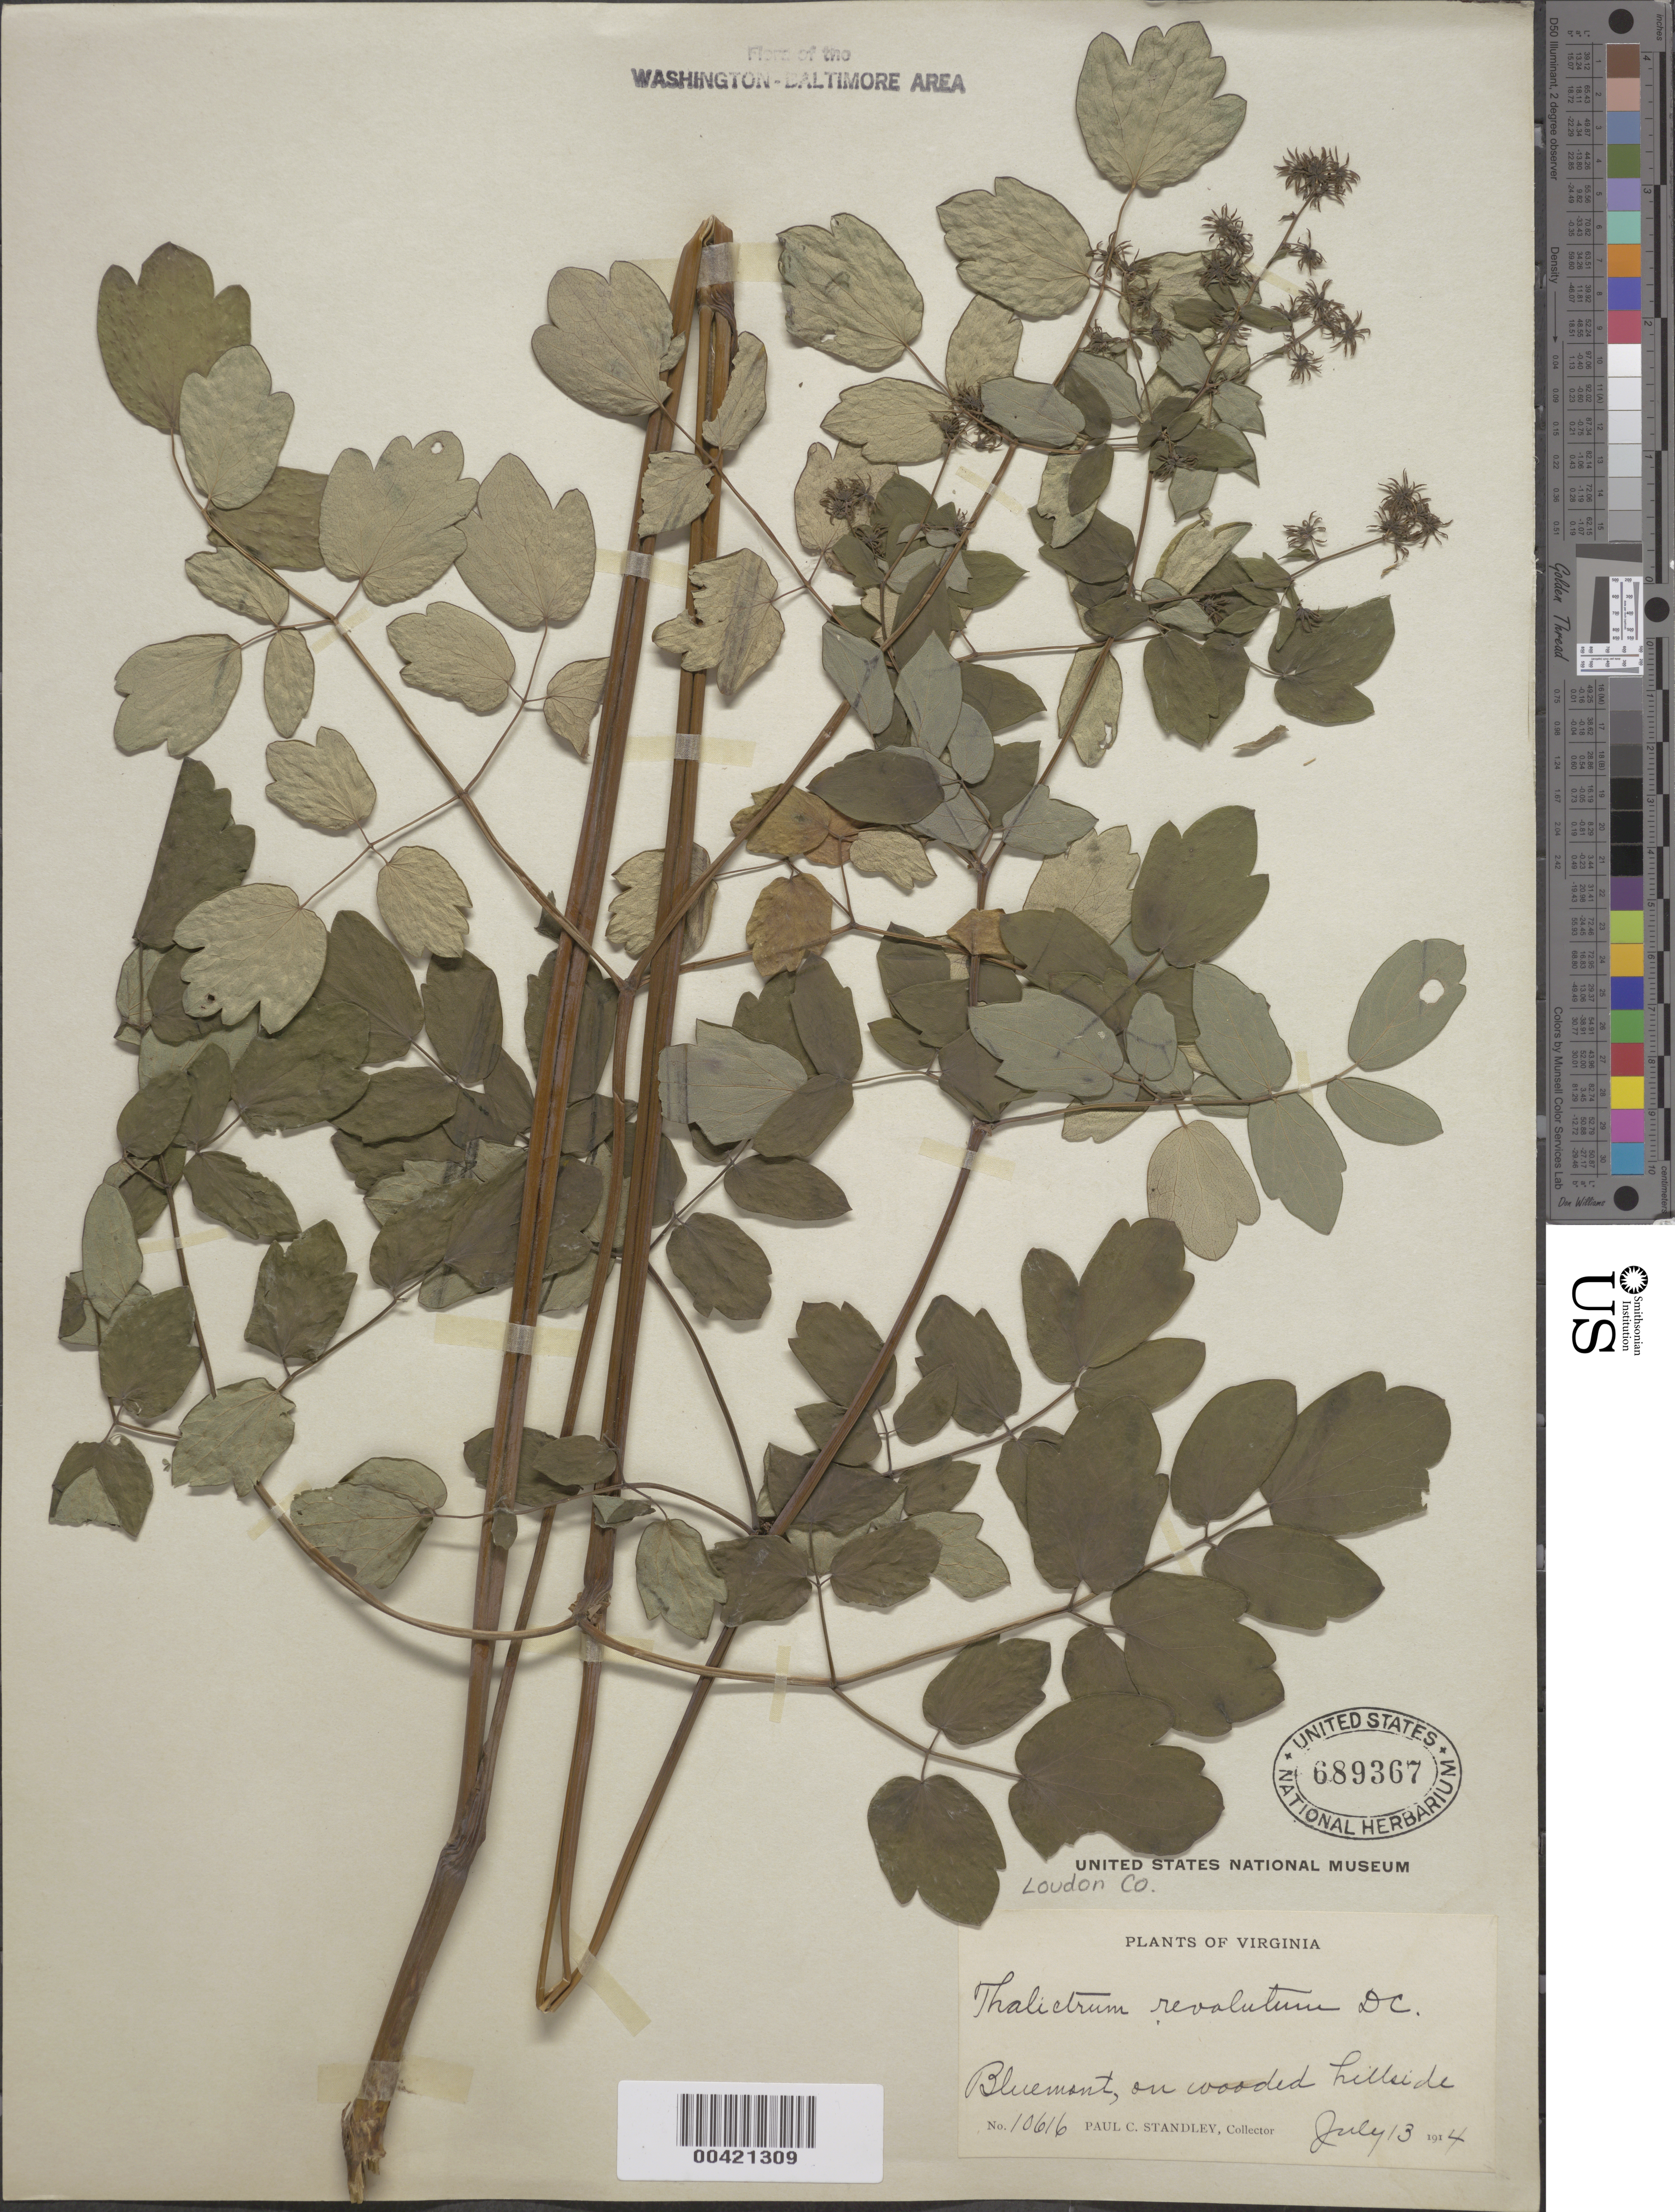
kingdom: Plantae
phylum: Tracheophyta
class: Magnoliopsida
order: Ranunculales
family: Ranunculaceae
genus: Thalictrum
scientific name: Thalictrum amphibolum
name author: Greene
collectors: P. C. Standley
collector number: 10616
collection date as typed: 13 Jul 1914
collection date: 1914-07-13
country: United States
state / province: Virginia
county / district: Loudoun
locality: Bluemont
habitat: On wooded hillside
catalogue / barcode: US 689367